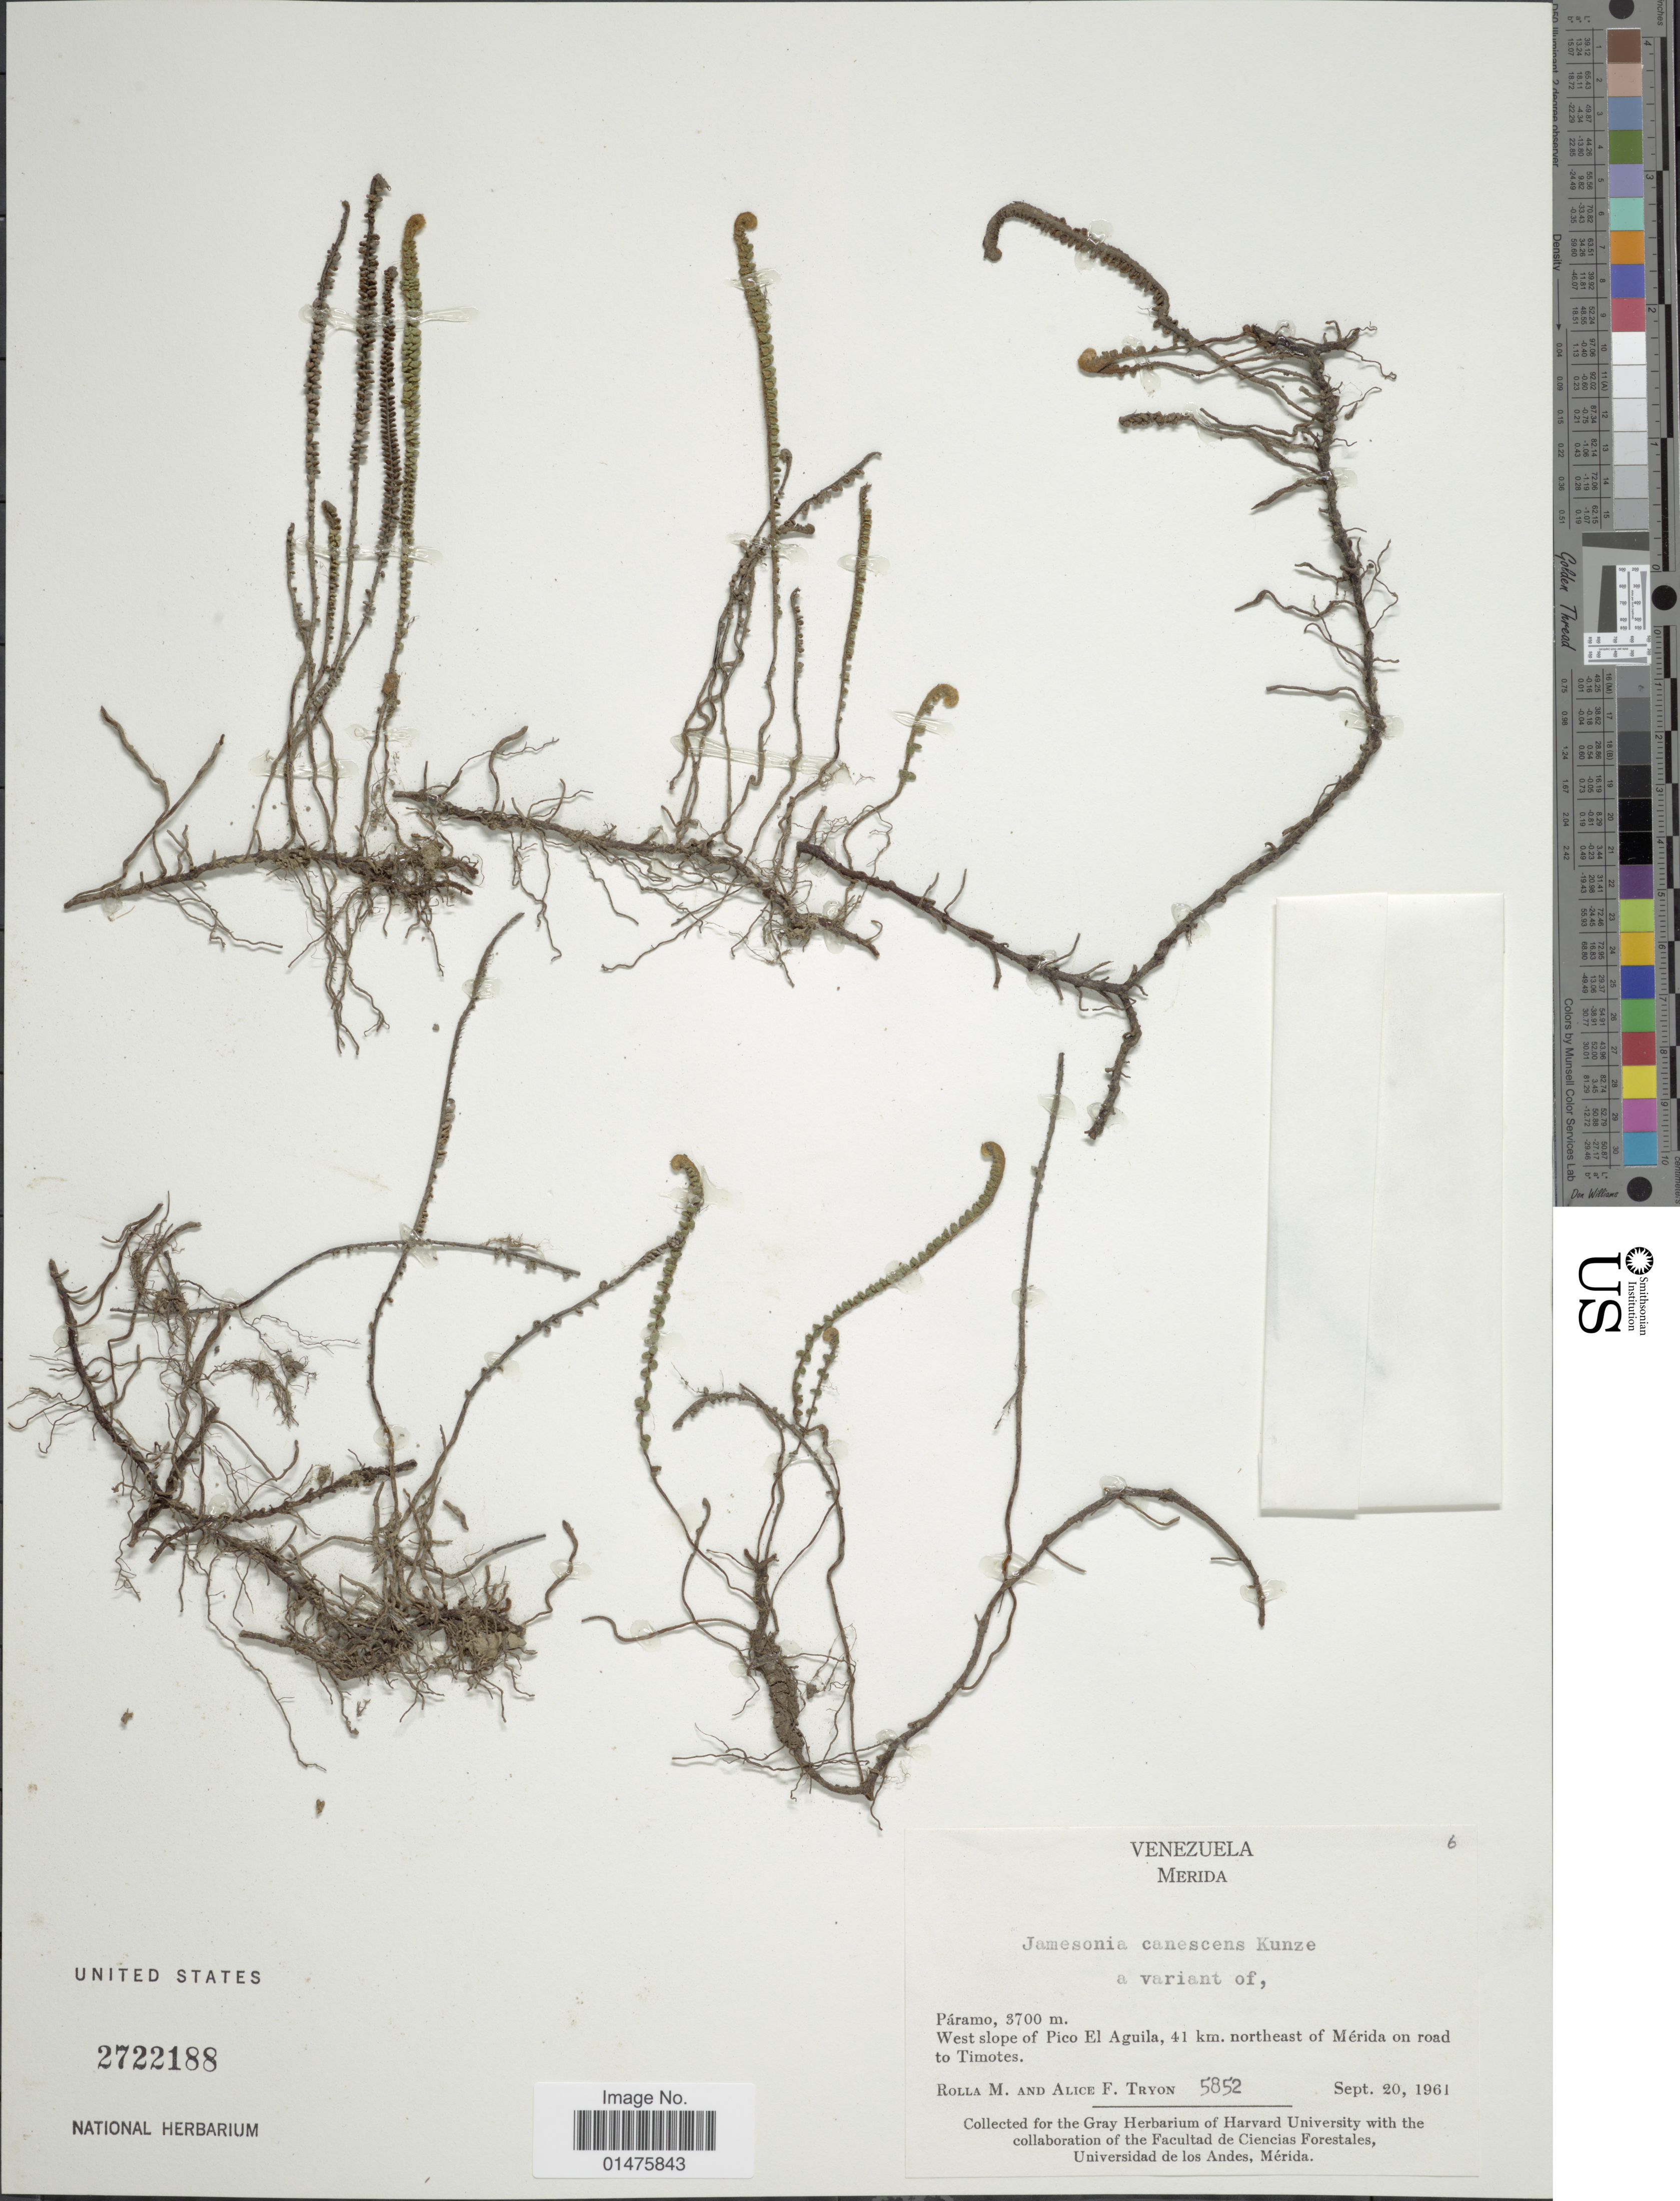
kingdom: Plantae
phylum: Tracheophyta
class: Polypodiopsida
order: Polypodiales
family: Pteridaceae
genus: Jamesonia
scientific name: Jamesonia canescens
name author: Kunze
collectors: R. M. Tryon & A. F. Tryon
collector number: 5852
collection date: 1961-09-20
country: Venezuela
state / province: Mérida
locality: Páramo, West slope of Pico El Aguila, 41 km northeast of Mérida on road to Timotes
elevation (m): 3700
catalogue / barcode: US 2722188